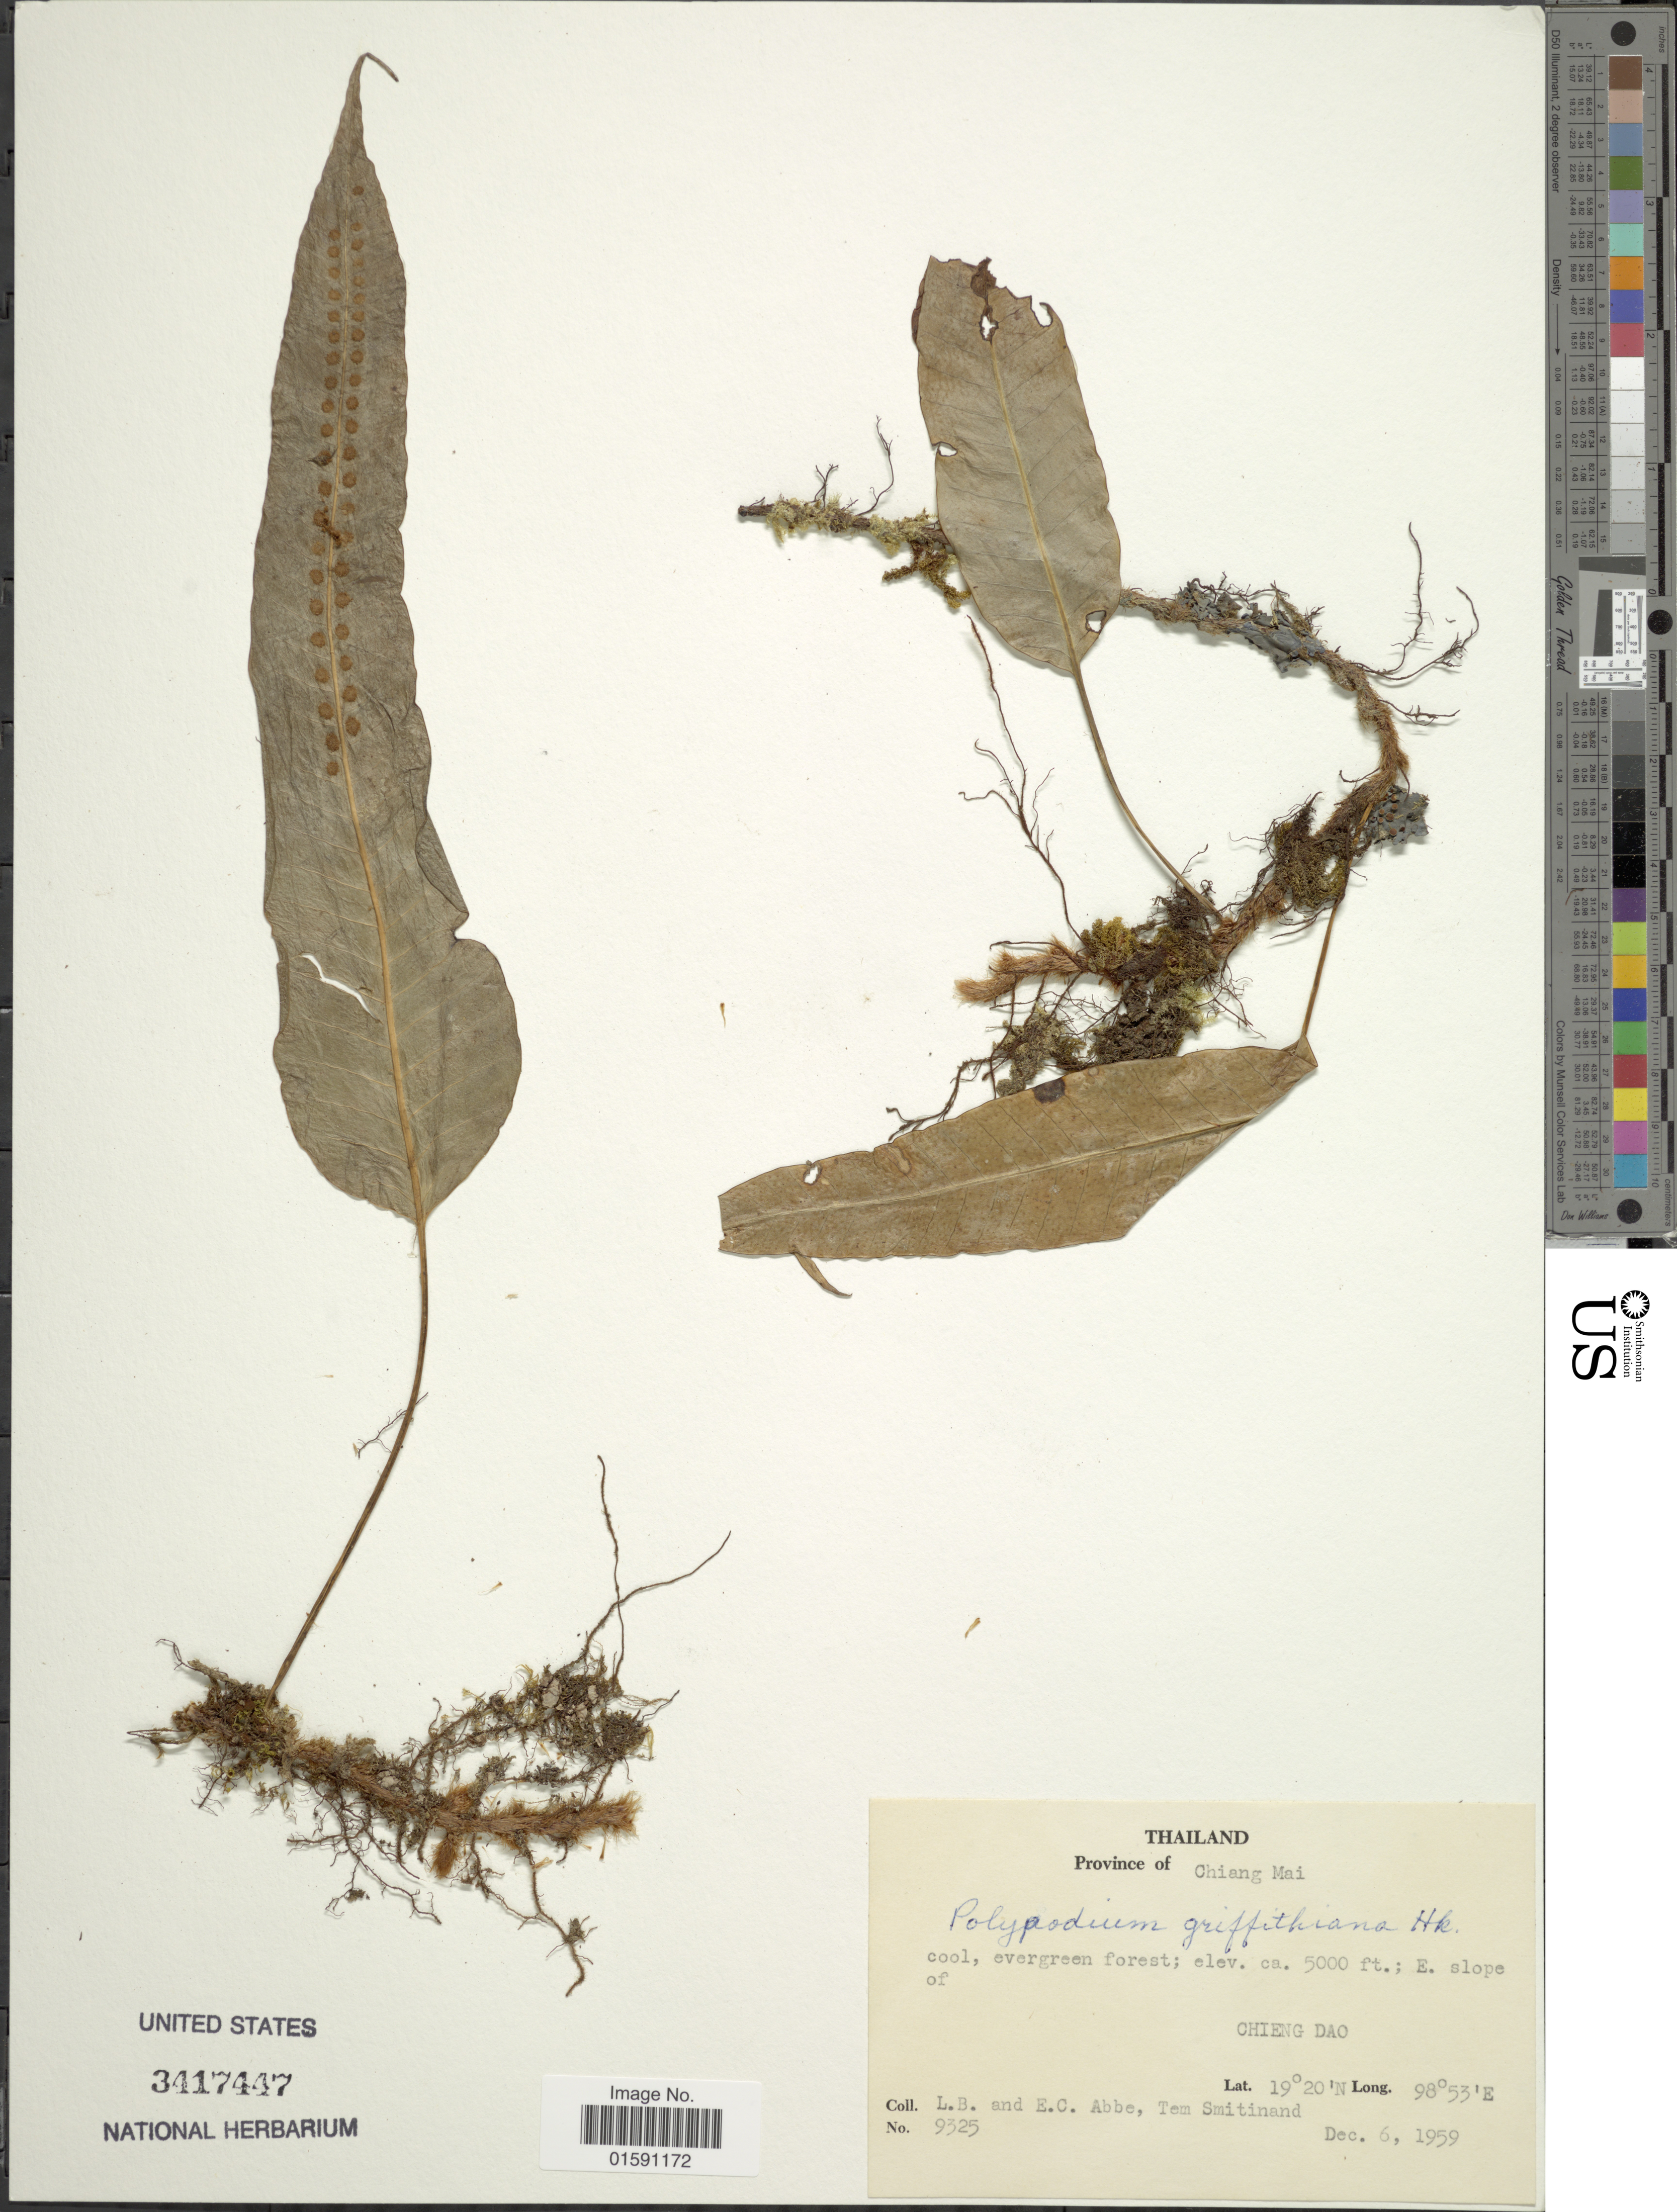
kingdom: Plantae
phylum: Tracheophyta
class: Polypodiopsida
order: Polypodiales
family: Polypodiaceae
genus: Selliguea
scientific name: Selliguea griffithiana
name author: (Hook.) Fraser-Jenk.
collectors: L. B. Abbe, E. C. Abbe & T. Smitinand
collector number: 9325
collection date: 1959-12-06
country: Thailand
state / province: Chiang Mai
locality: Chiang Mai. East slope of Chieng Dao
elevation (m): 1524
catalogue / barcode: US 3417447